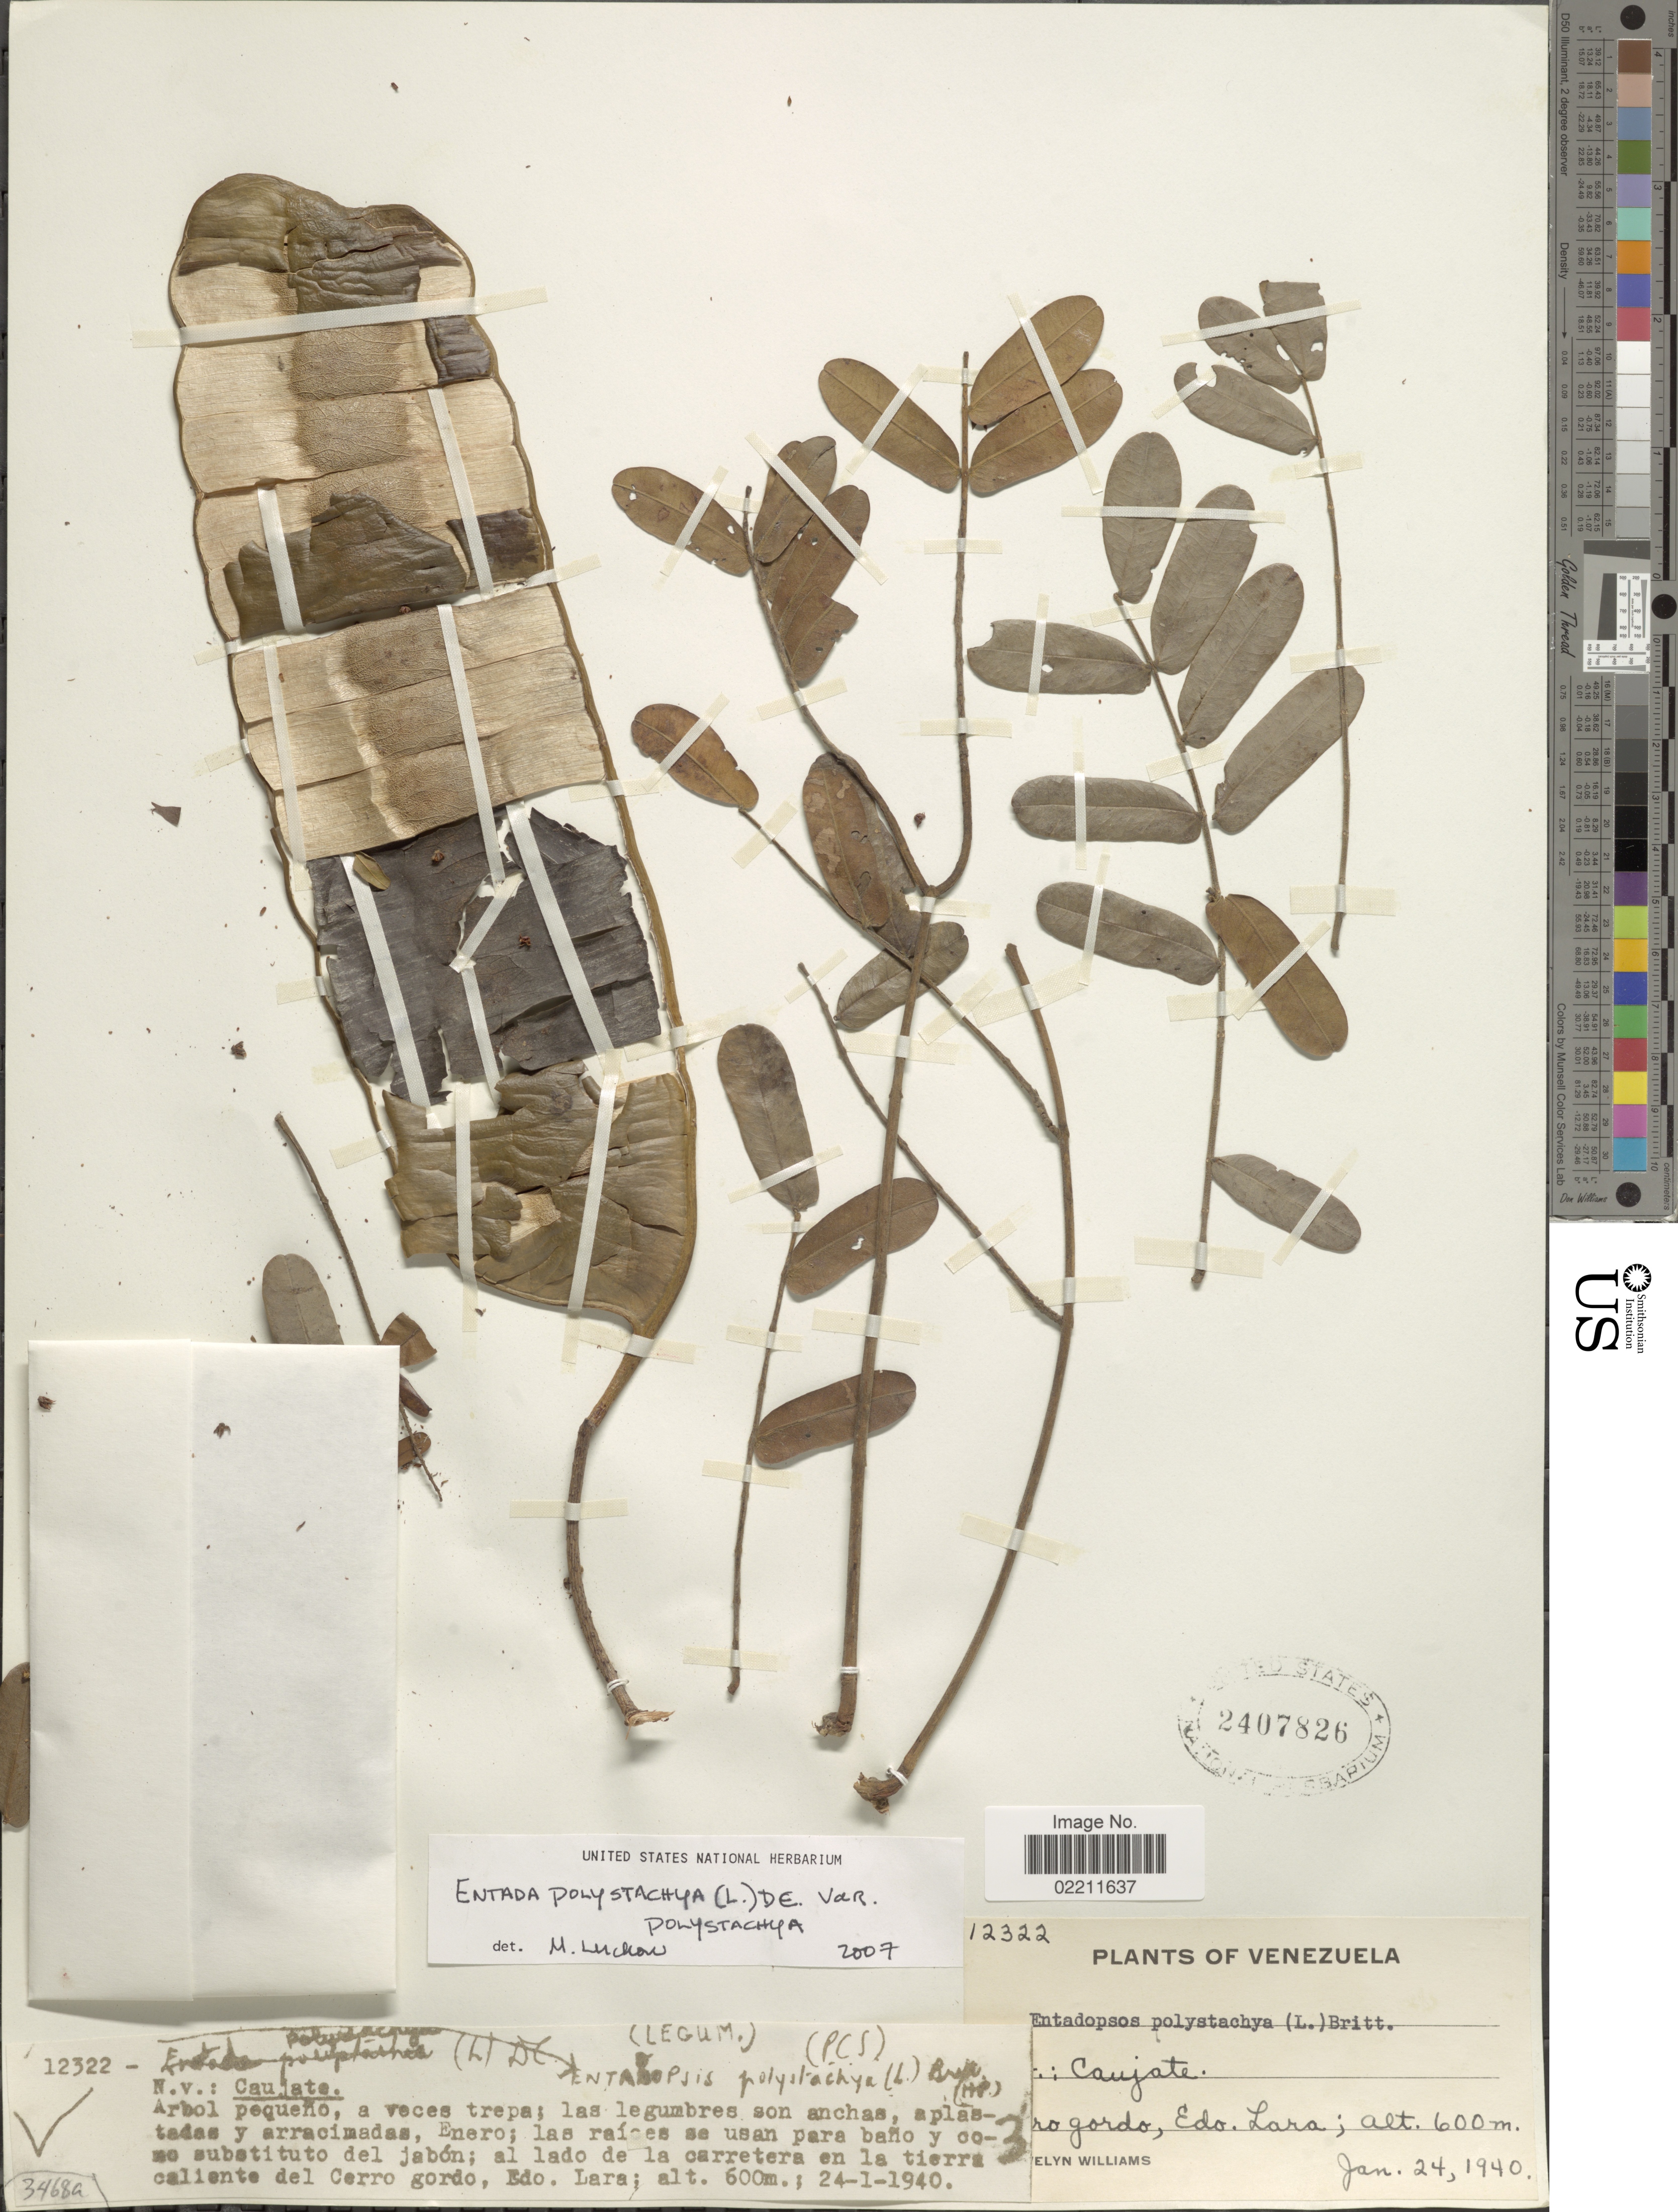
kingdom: Plantae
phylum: Tracheophyta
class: Magnoliopsida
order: Fabales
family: Fabaceae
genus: Entada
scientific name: Entada polystachya var. polystachya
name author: (L.) DC.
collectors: Ll. Williams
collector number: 12322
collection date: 1940-01-24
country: Venezuela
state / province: Lara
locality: Al lado de carretera en la tierra caliente del Cerro gordo, Edo Lara.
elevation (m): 600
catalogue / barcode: US 2407826